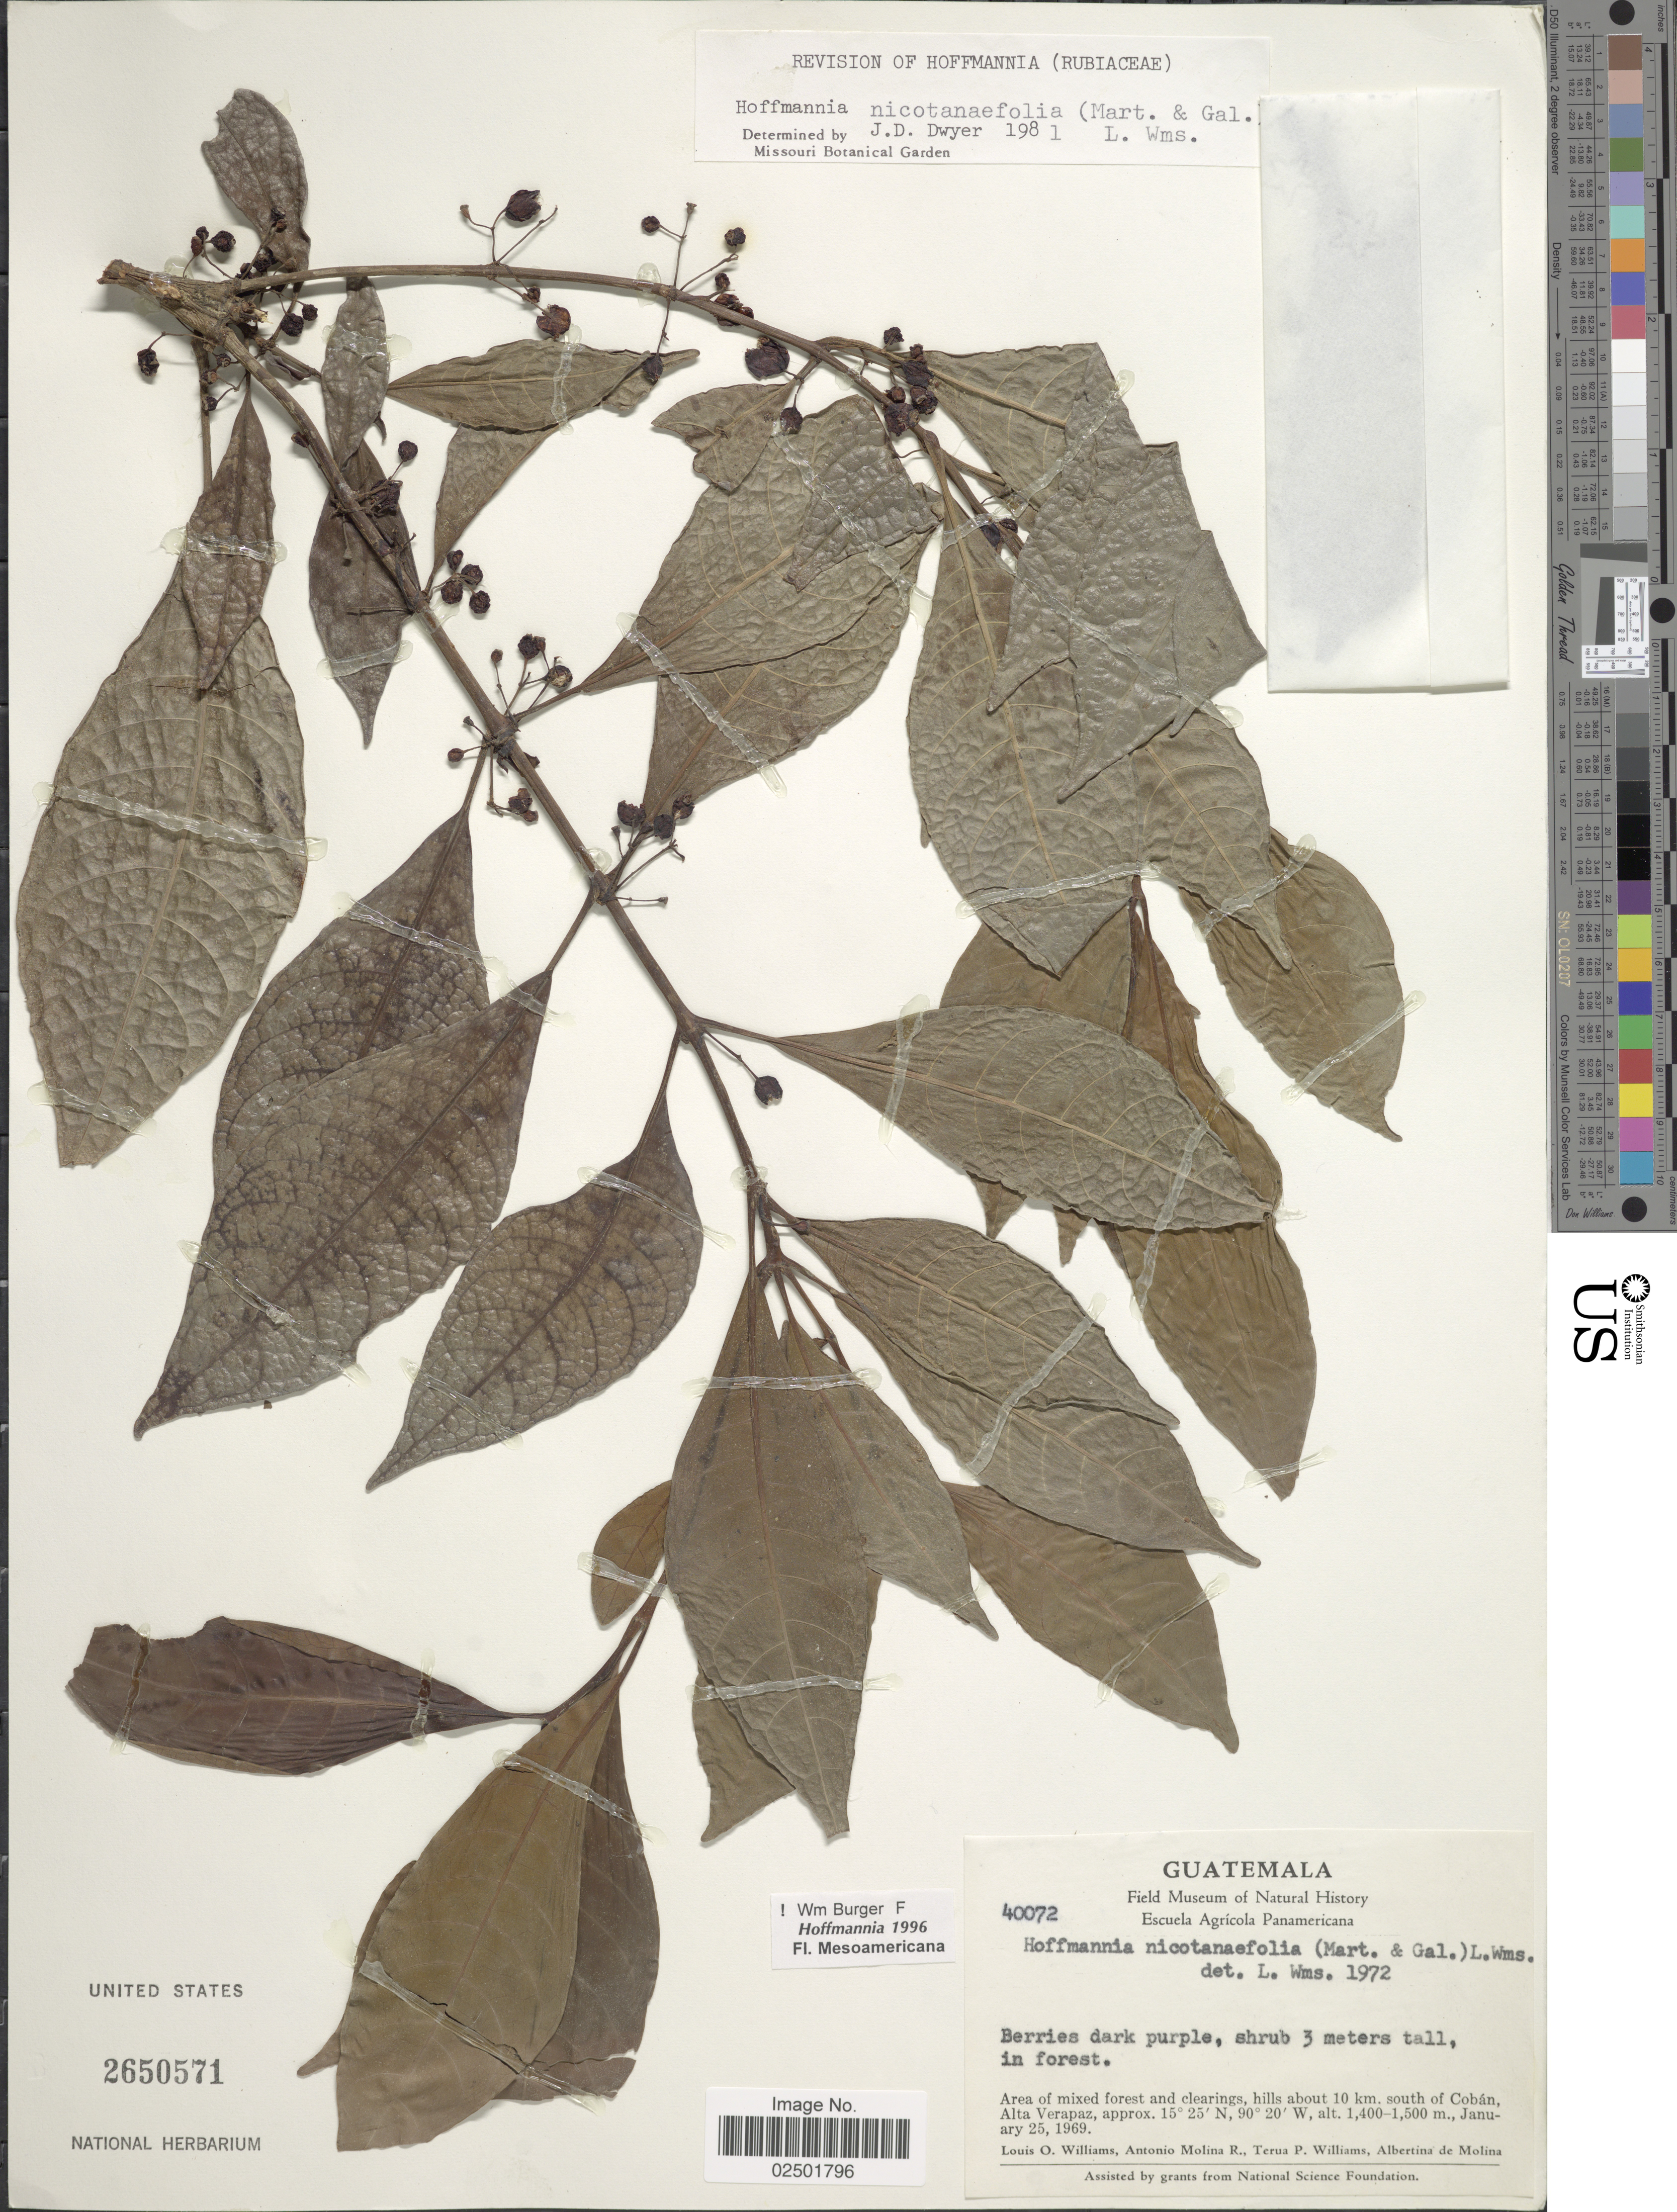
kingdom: Plantae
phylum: Tracheophyta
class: Magnoliopsida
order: Gentianales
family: Rubiaceae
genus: Hoffmannia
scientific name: Hoffmannia nicotianifolia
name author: (M. Martens & Galeoti) L.O. Williams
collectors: L. O. Williams, A. Molina R., T. P. Williams & A. R. Molina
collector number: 40072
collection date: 1969-01-25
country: Guatemala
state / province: Alta Verapaz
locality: Hills about 10 km, south of Cobán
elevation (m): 1400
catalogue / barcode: US 2650571